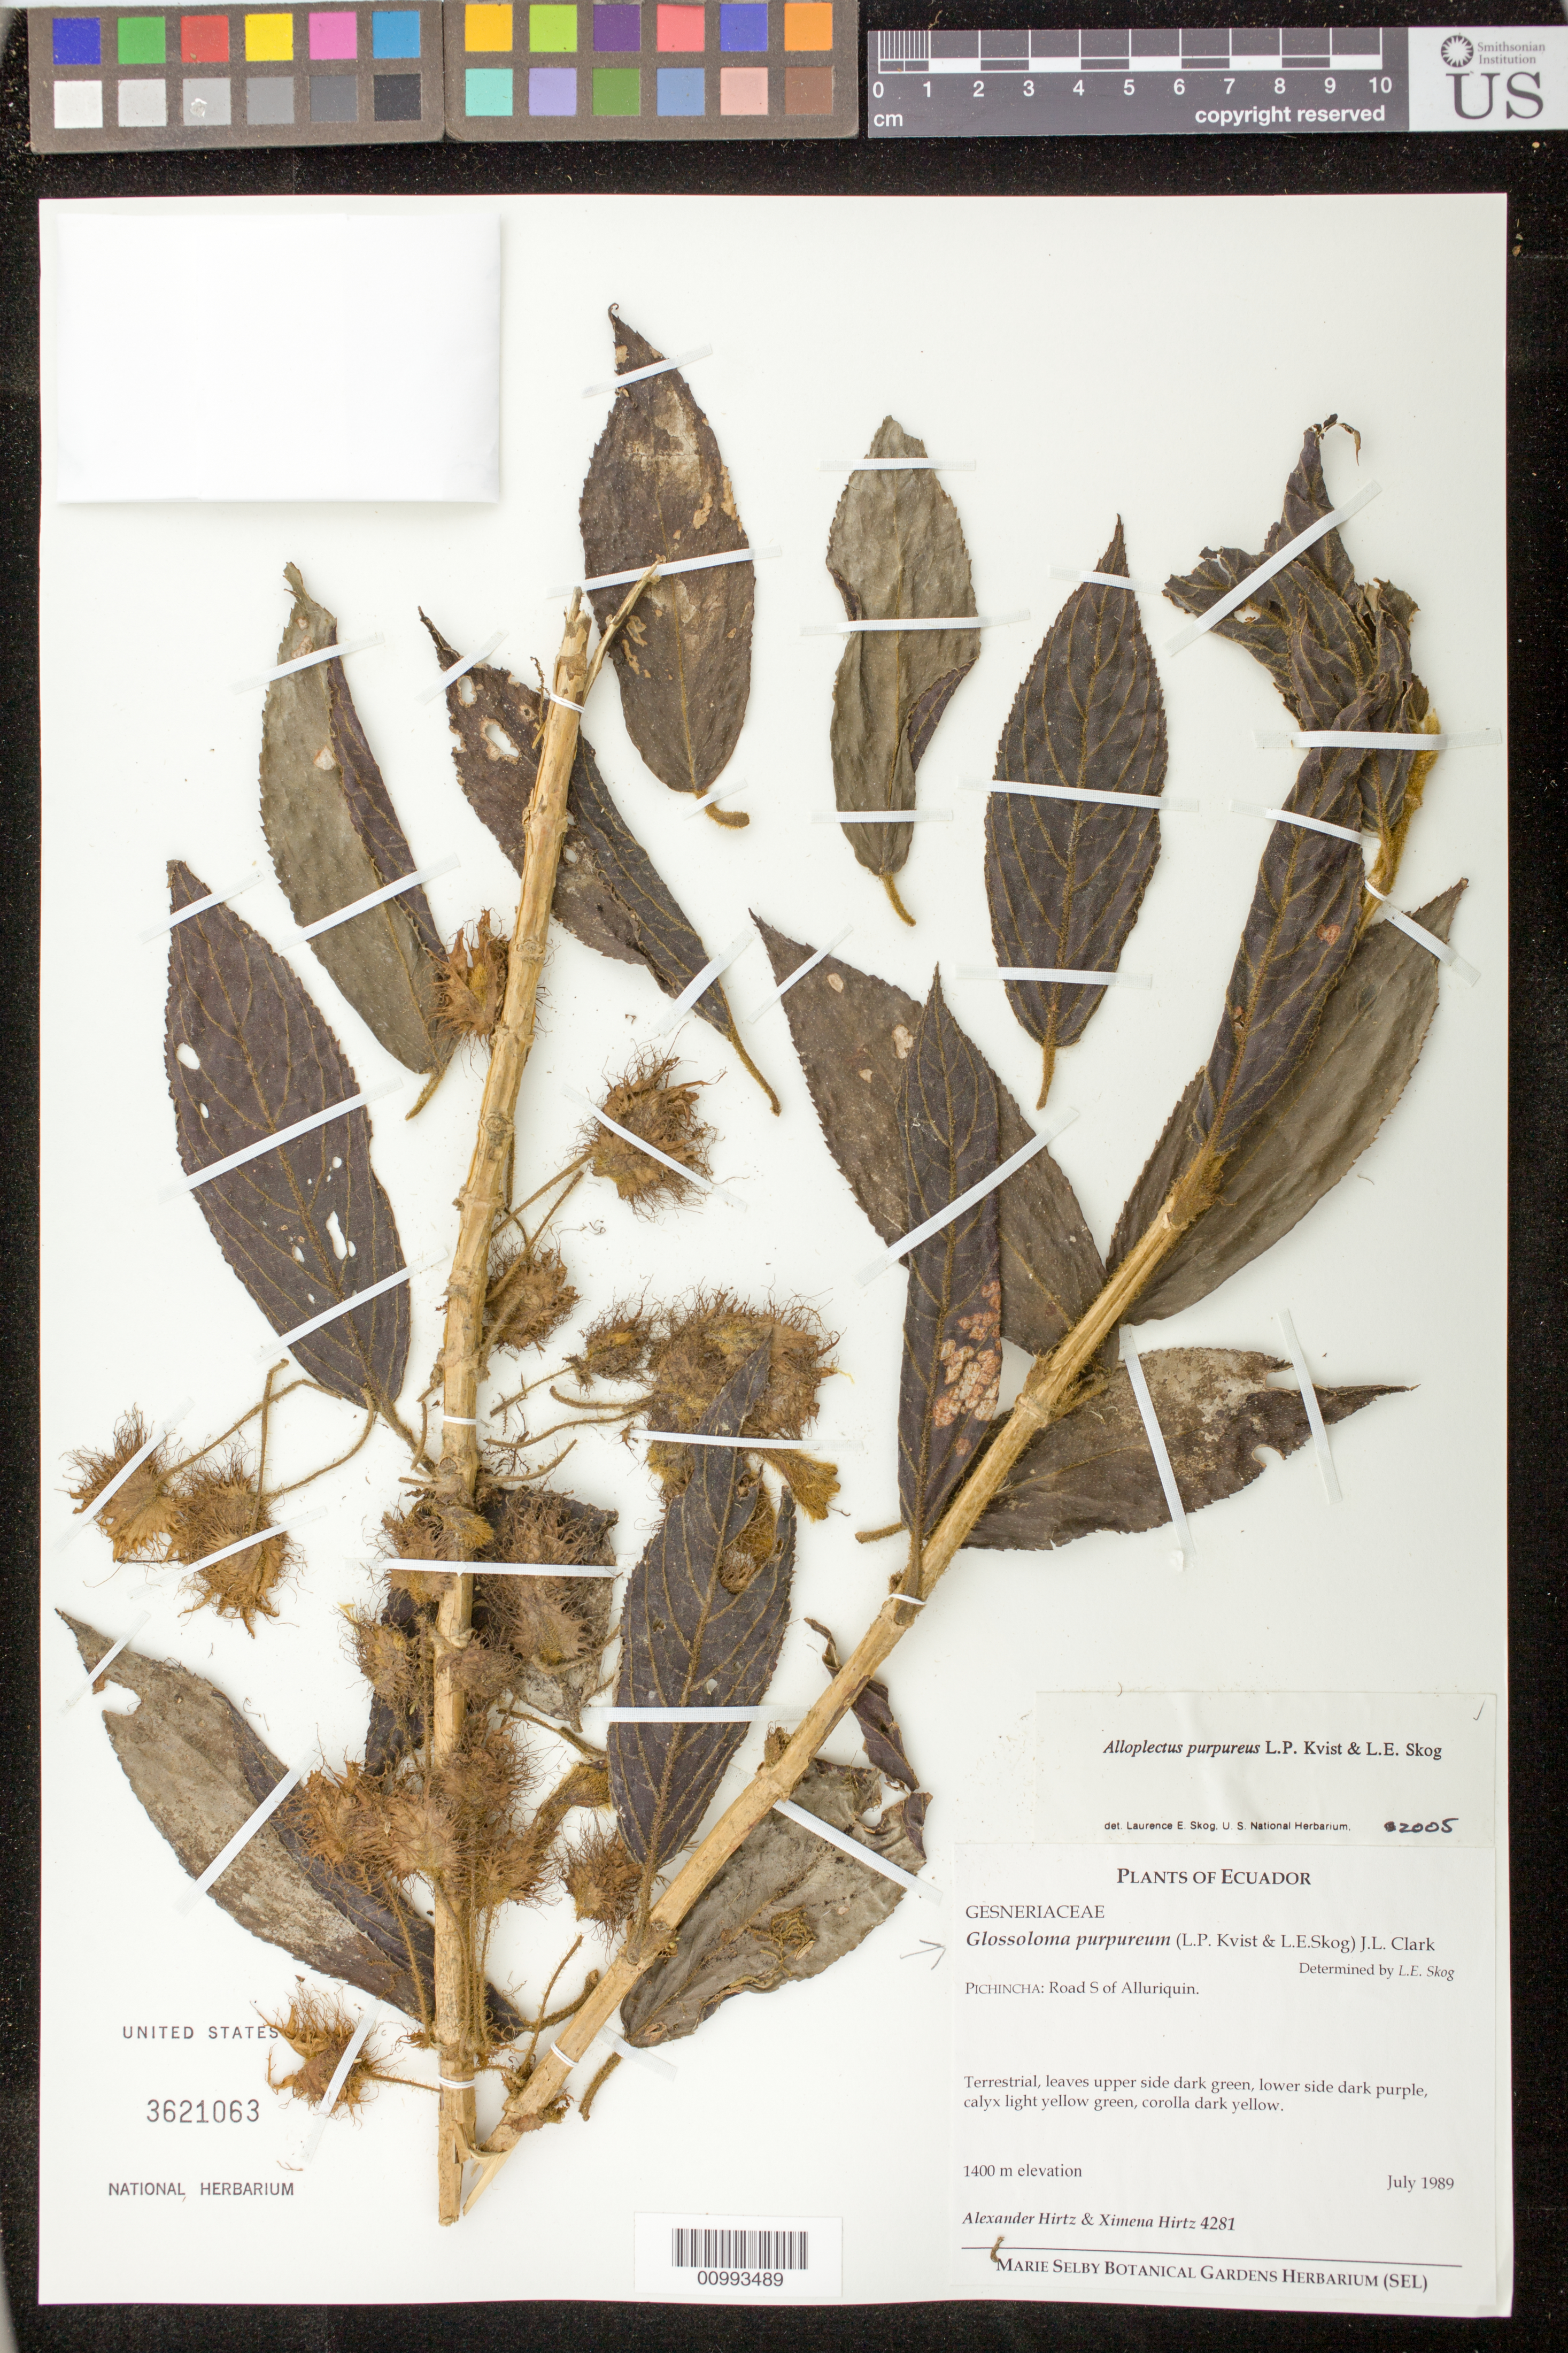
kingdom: Plantae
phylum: Tracheophyta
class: Magnoliopsida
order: Lamiales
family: Gesneriaceae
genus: Glossoloma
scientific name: Glossoloma purpureum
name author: (L.P. Kvist & L.E. Skog) J.L. Clark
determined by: Skog, Laurence E.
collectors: A. Hirtz & X. Hirtz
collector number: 4281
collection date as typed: Jul 1989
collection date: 1989-07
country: Ecuador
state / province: Pichincha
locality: Pichincha: road S of Alluriquin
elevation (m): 1400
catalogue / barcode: US 3621063